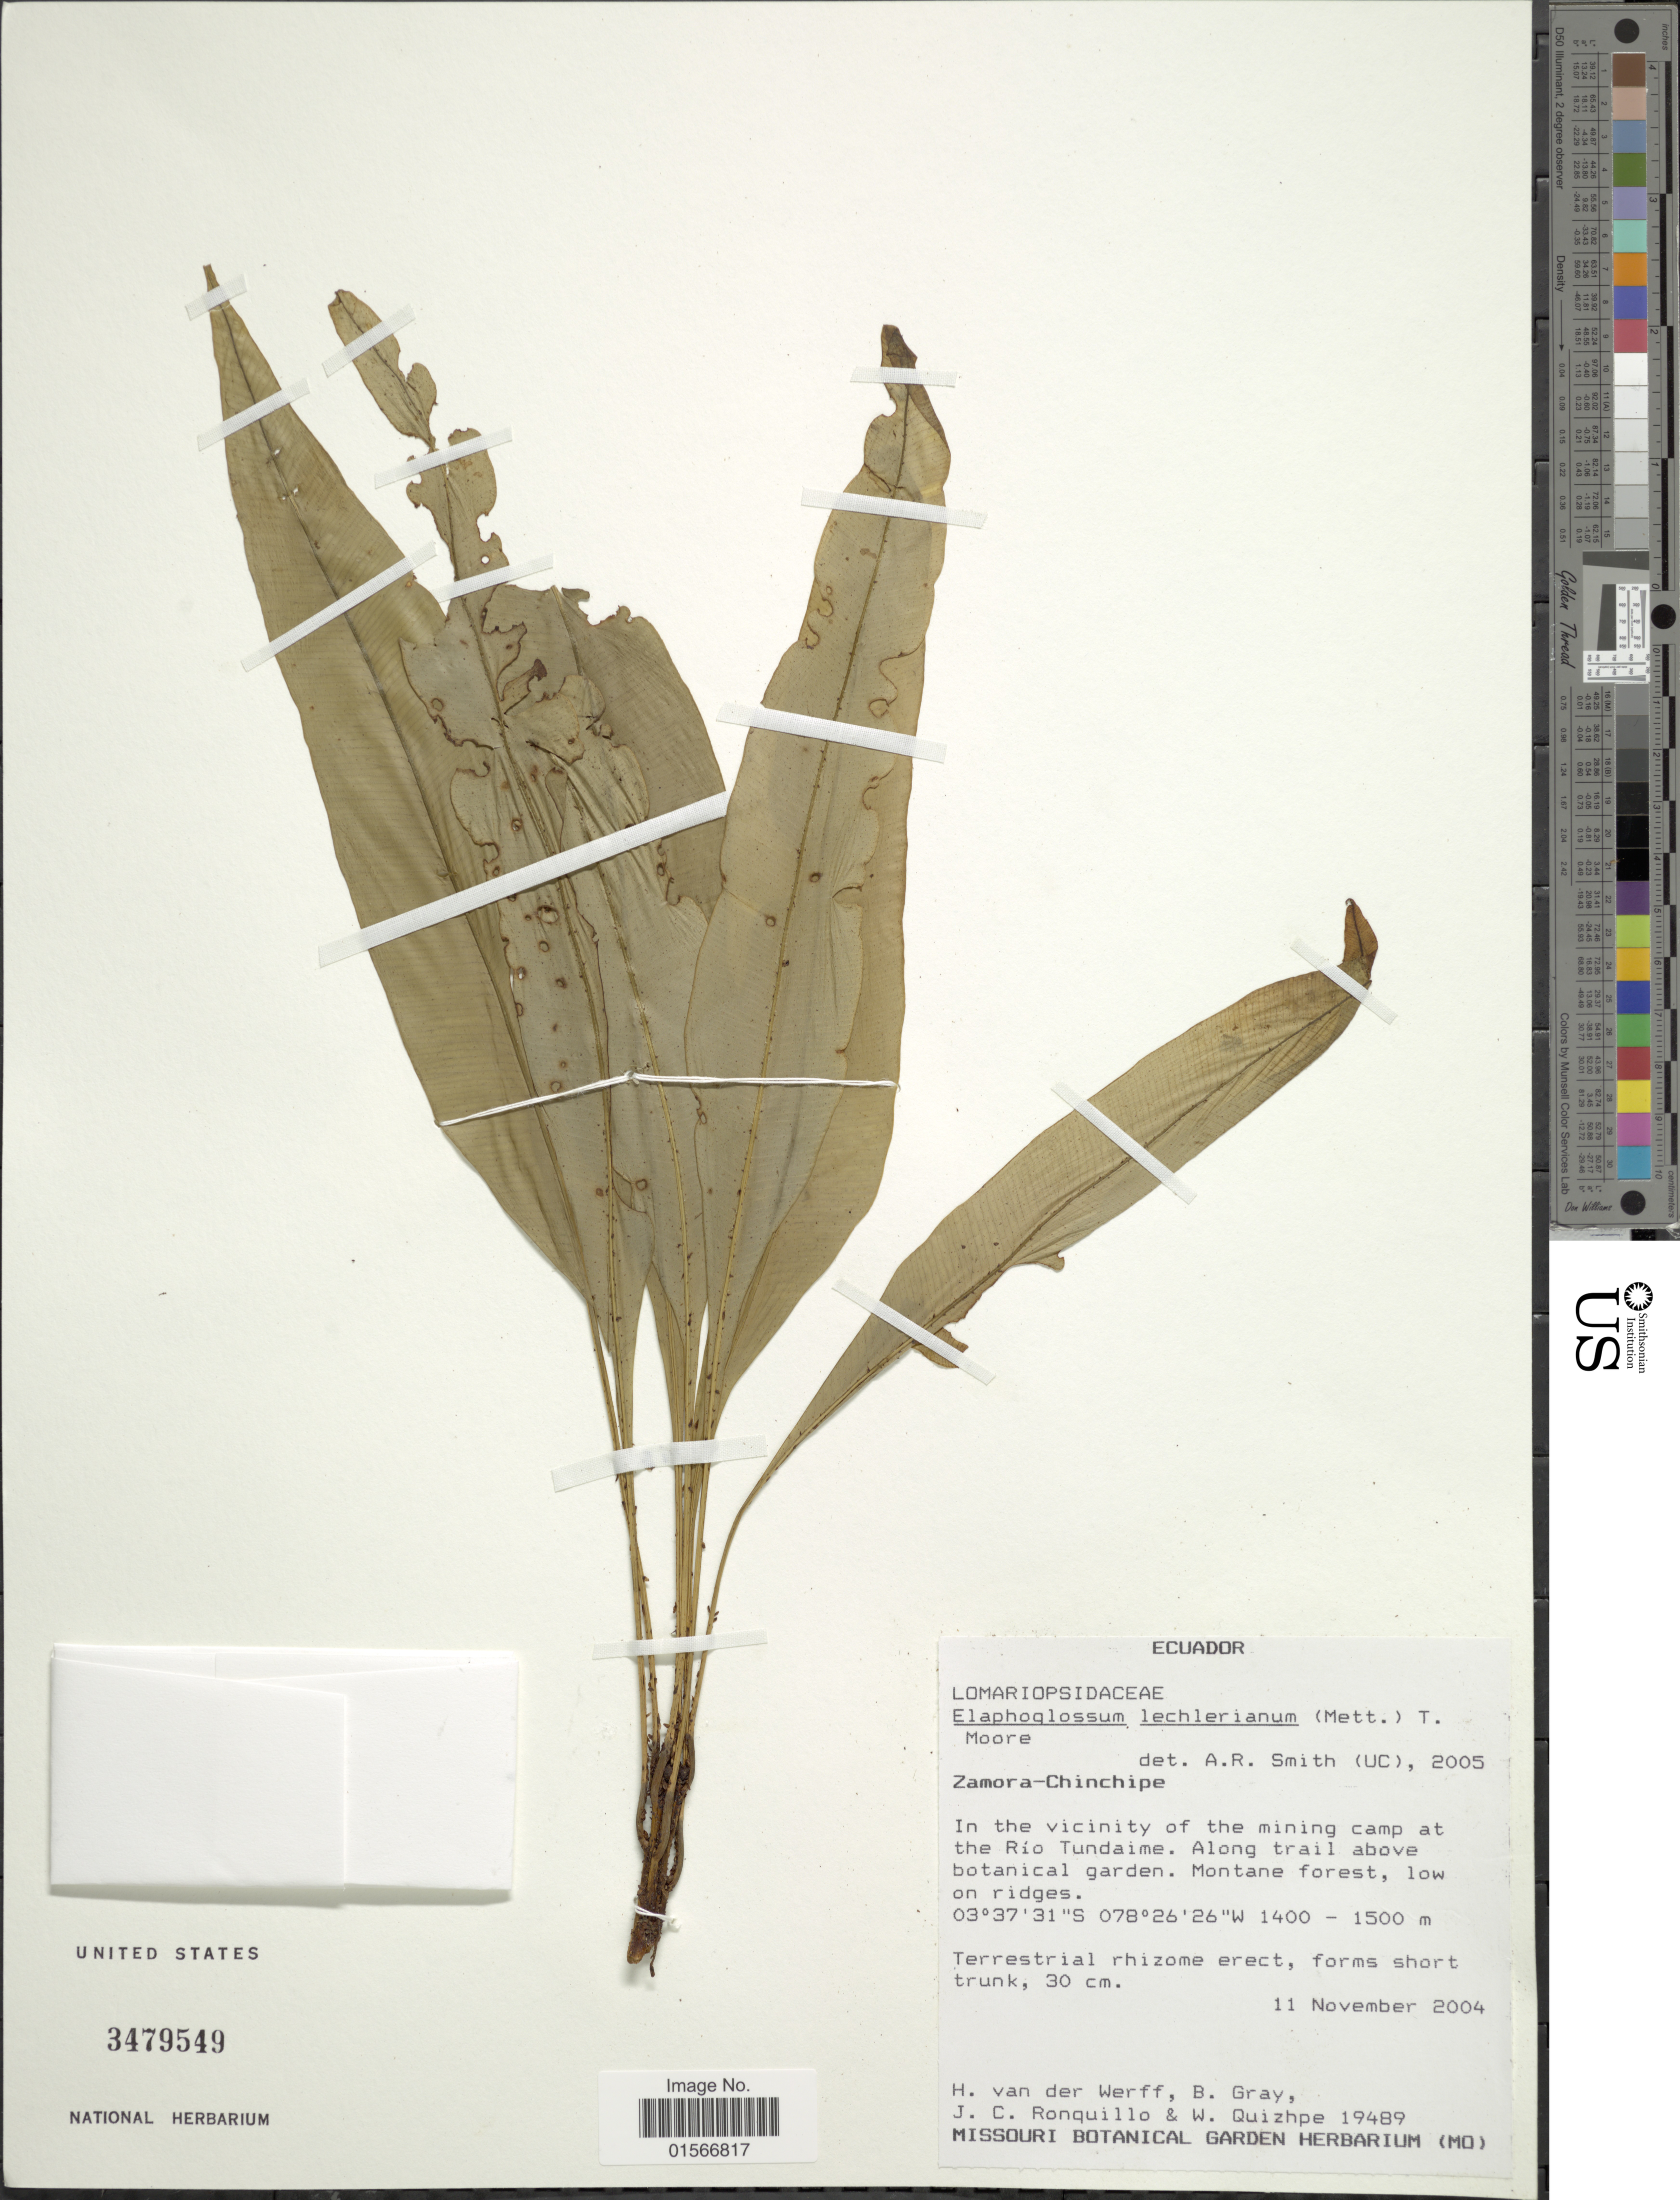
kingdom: Plantae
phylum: Tracheophyta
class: Polypodiopsida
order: Polypodiales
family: Dryopteridaceae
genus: Elaphoglossum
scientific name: Elaphoglossum lechlerianum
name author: (Mett.) T. Moore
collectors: H. van der Werff, B. Gray, J. Ronquillo & W. Quizhpe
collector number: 19489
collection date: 2004-11-11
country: Ecuador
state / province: Zamora-Chinchipe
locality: In the vicinity of the mining camp at the Río Tundaime. Along trail above botanical garden. Montane forest, low on ridges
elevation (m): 1400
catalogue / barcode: US 3479549